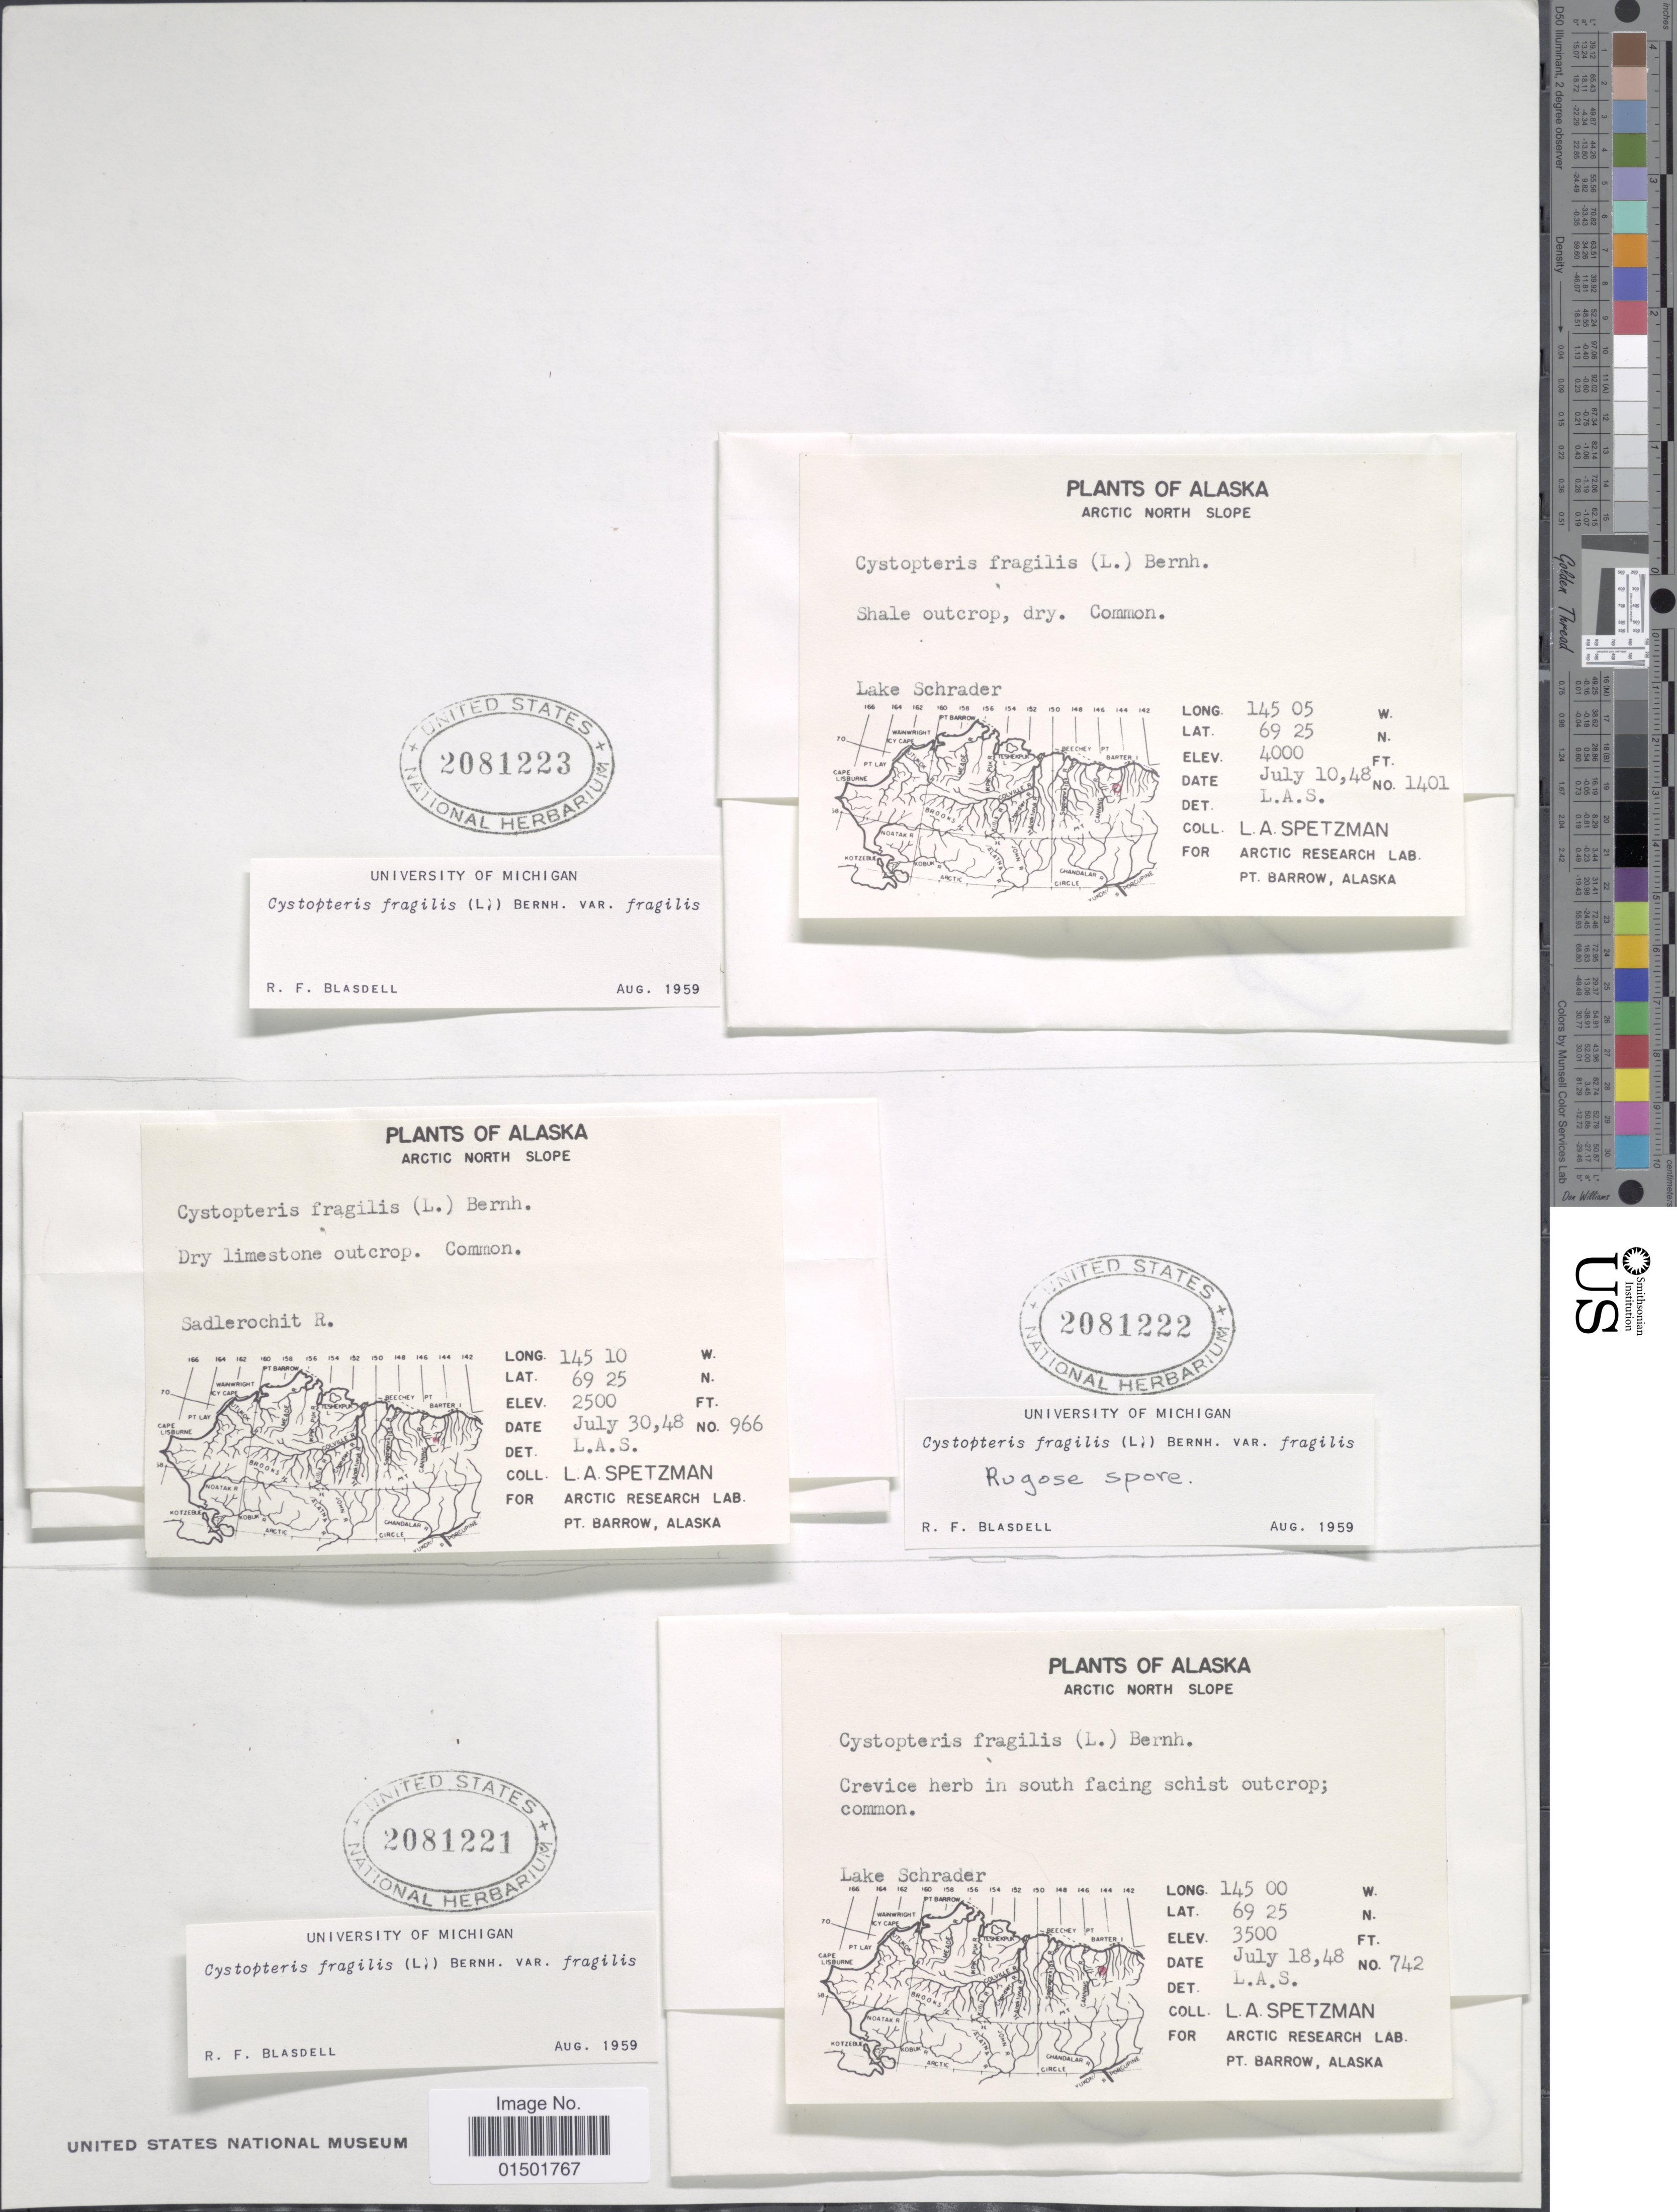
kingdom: Plantae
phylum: Tracheophyta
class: Polypodiopsida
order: Polypodiales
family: Cystopteridaceae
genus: Cystopteris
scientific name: Cystopteris fragilis var. fragilis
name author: (L.) Bernh.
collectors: L. Spetzman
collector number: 742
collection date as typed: Transcribed d/m/y: 18/7/48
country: United States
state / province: Alaska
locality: Arctic North Slope. Lake Schrader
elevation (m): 1067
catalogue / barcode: US 2081221